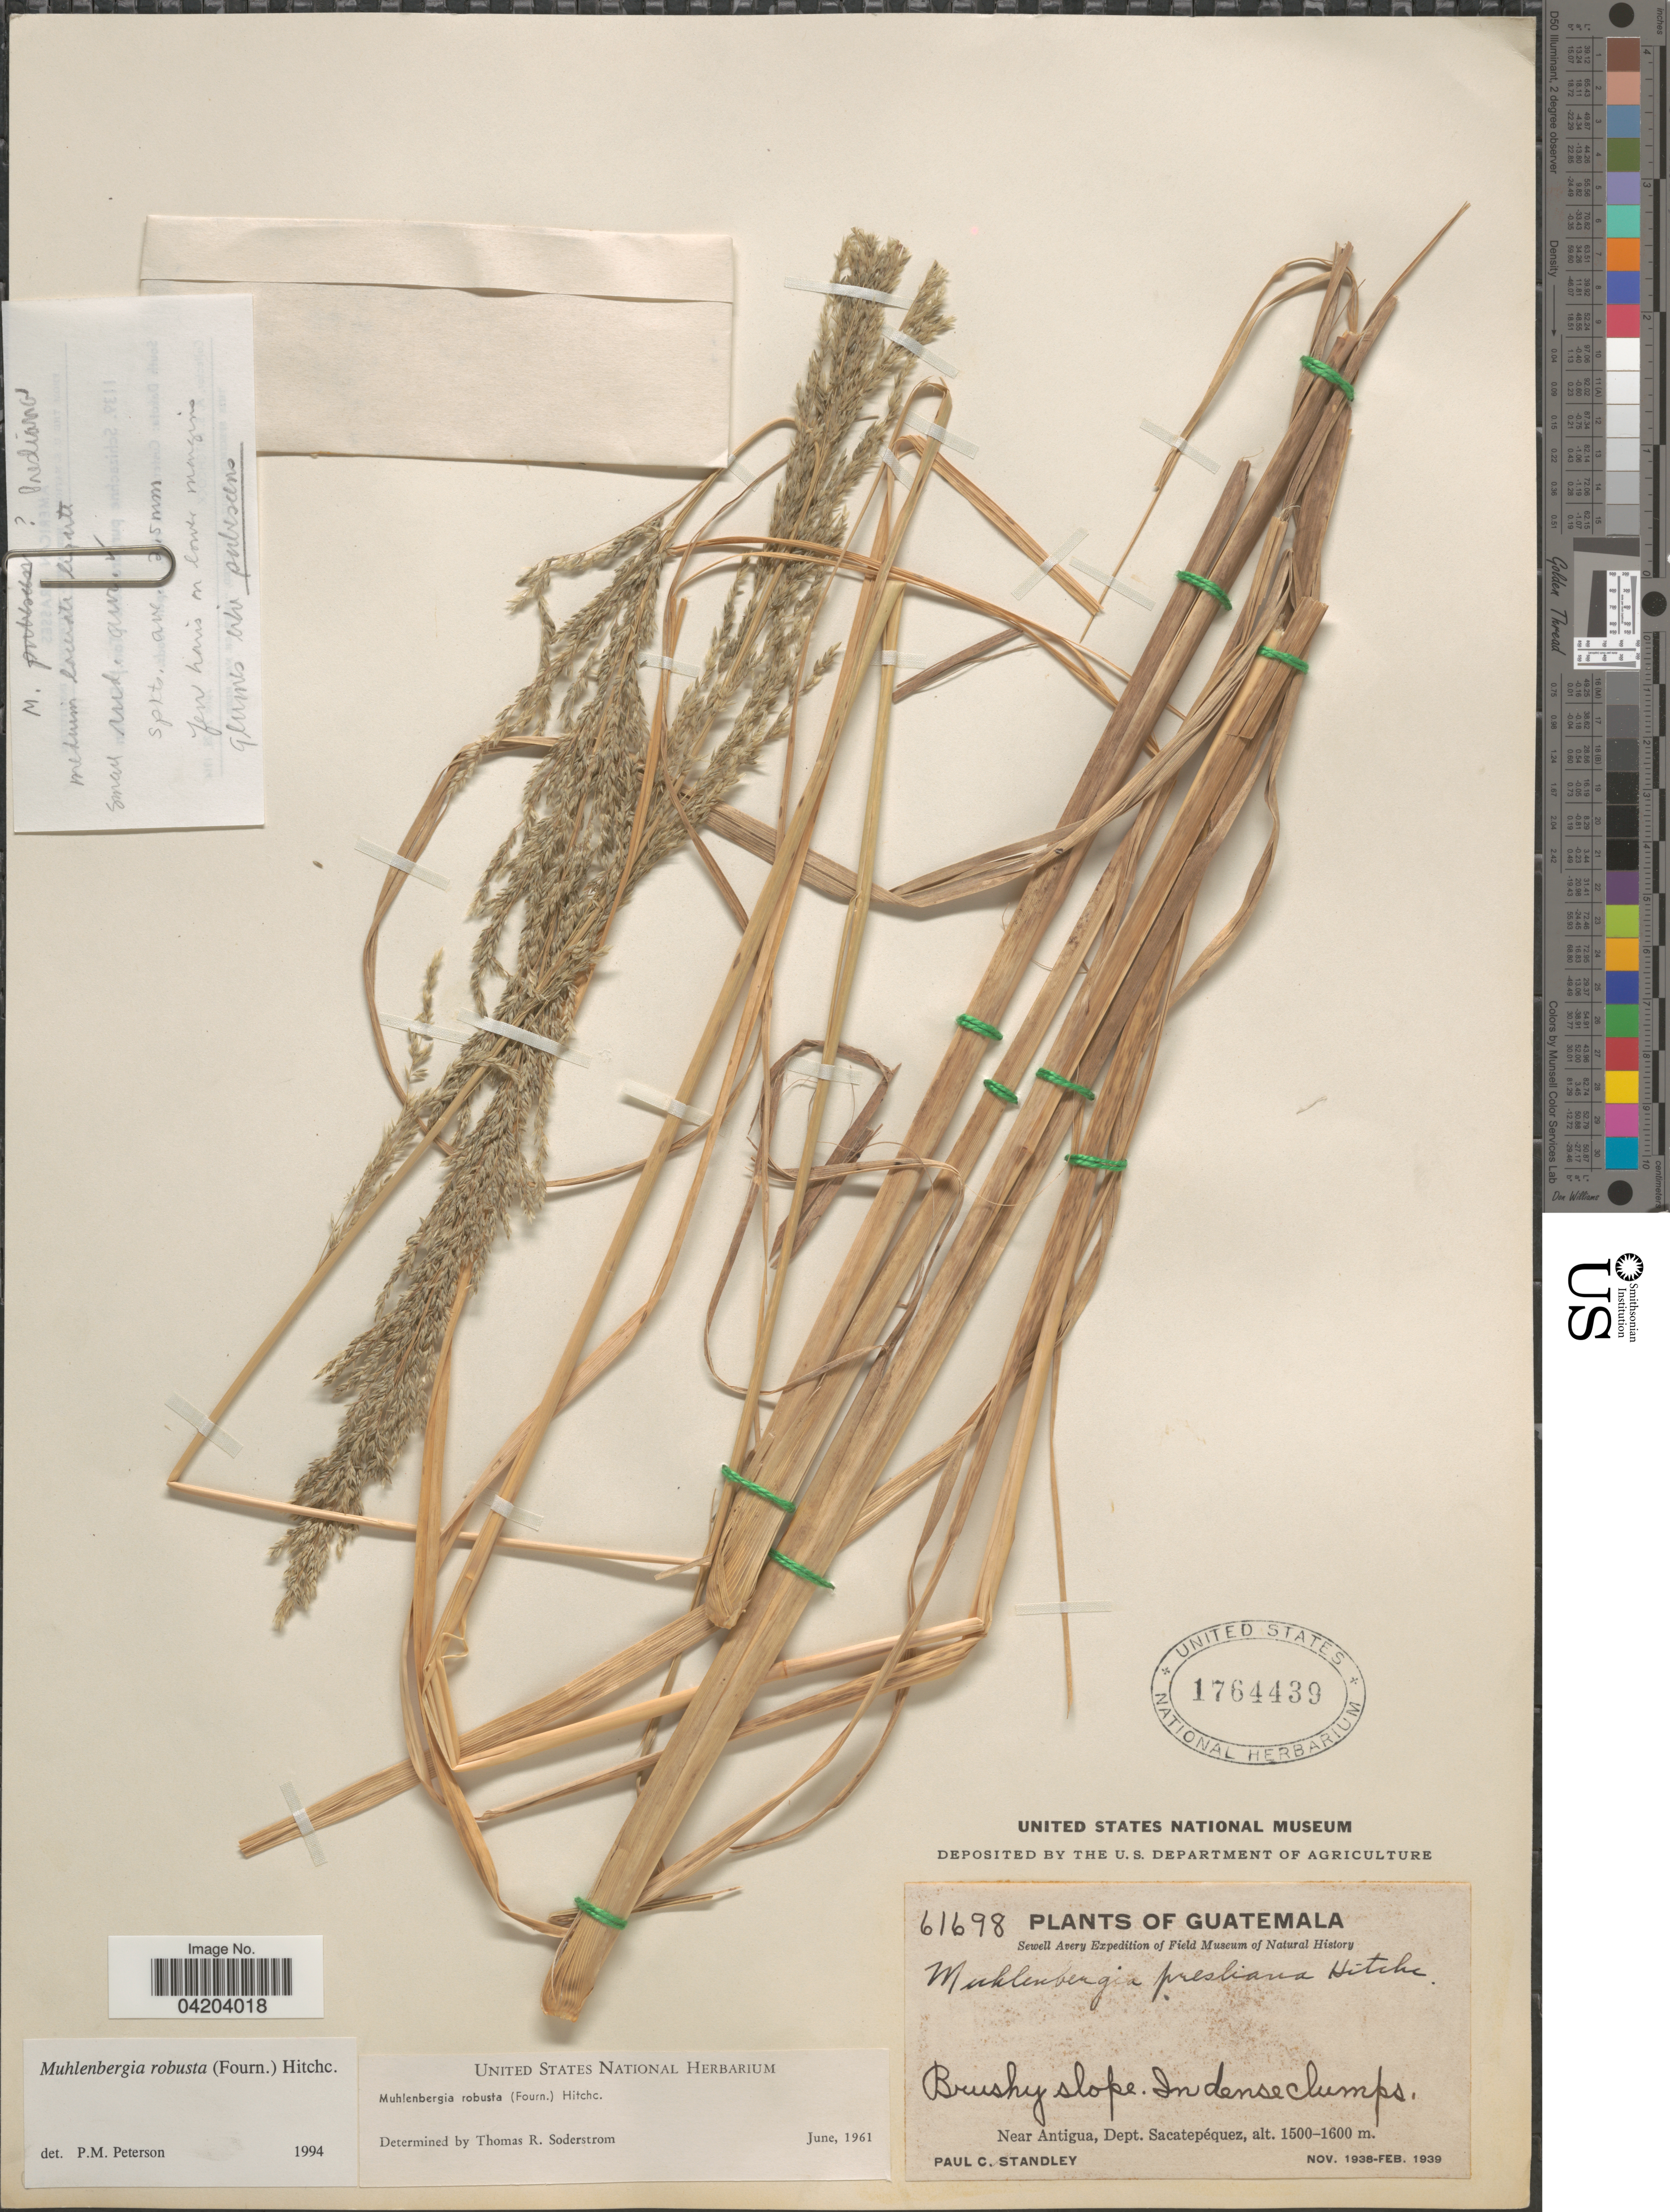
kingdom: Plantae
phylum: Tracheophyta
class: Liliopsida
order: Poales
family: Poaceae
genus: Muhlenbergia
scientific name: Muhlenbergia robusta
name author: (E. Fourn.) Hitchc.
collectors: P. C. Standley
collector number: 61698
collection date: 1938-11/1939-02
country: Guatemala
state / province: Sacatepequez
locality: Sewell Avery Expedition of Field Museum of Natural History. Near Antigua, Dept. Sacatepéquez.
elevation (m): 1500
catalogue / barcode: US 1764439